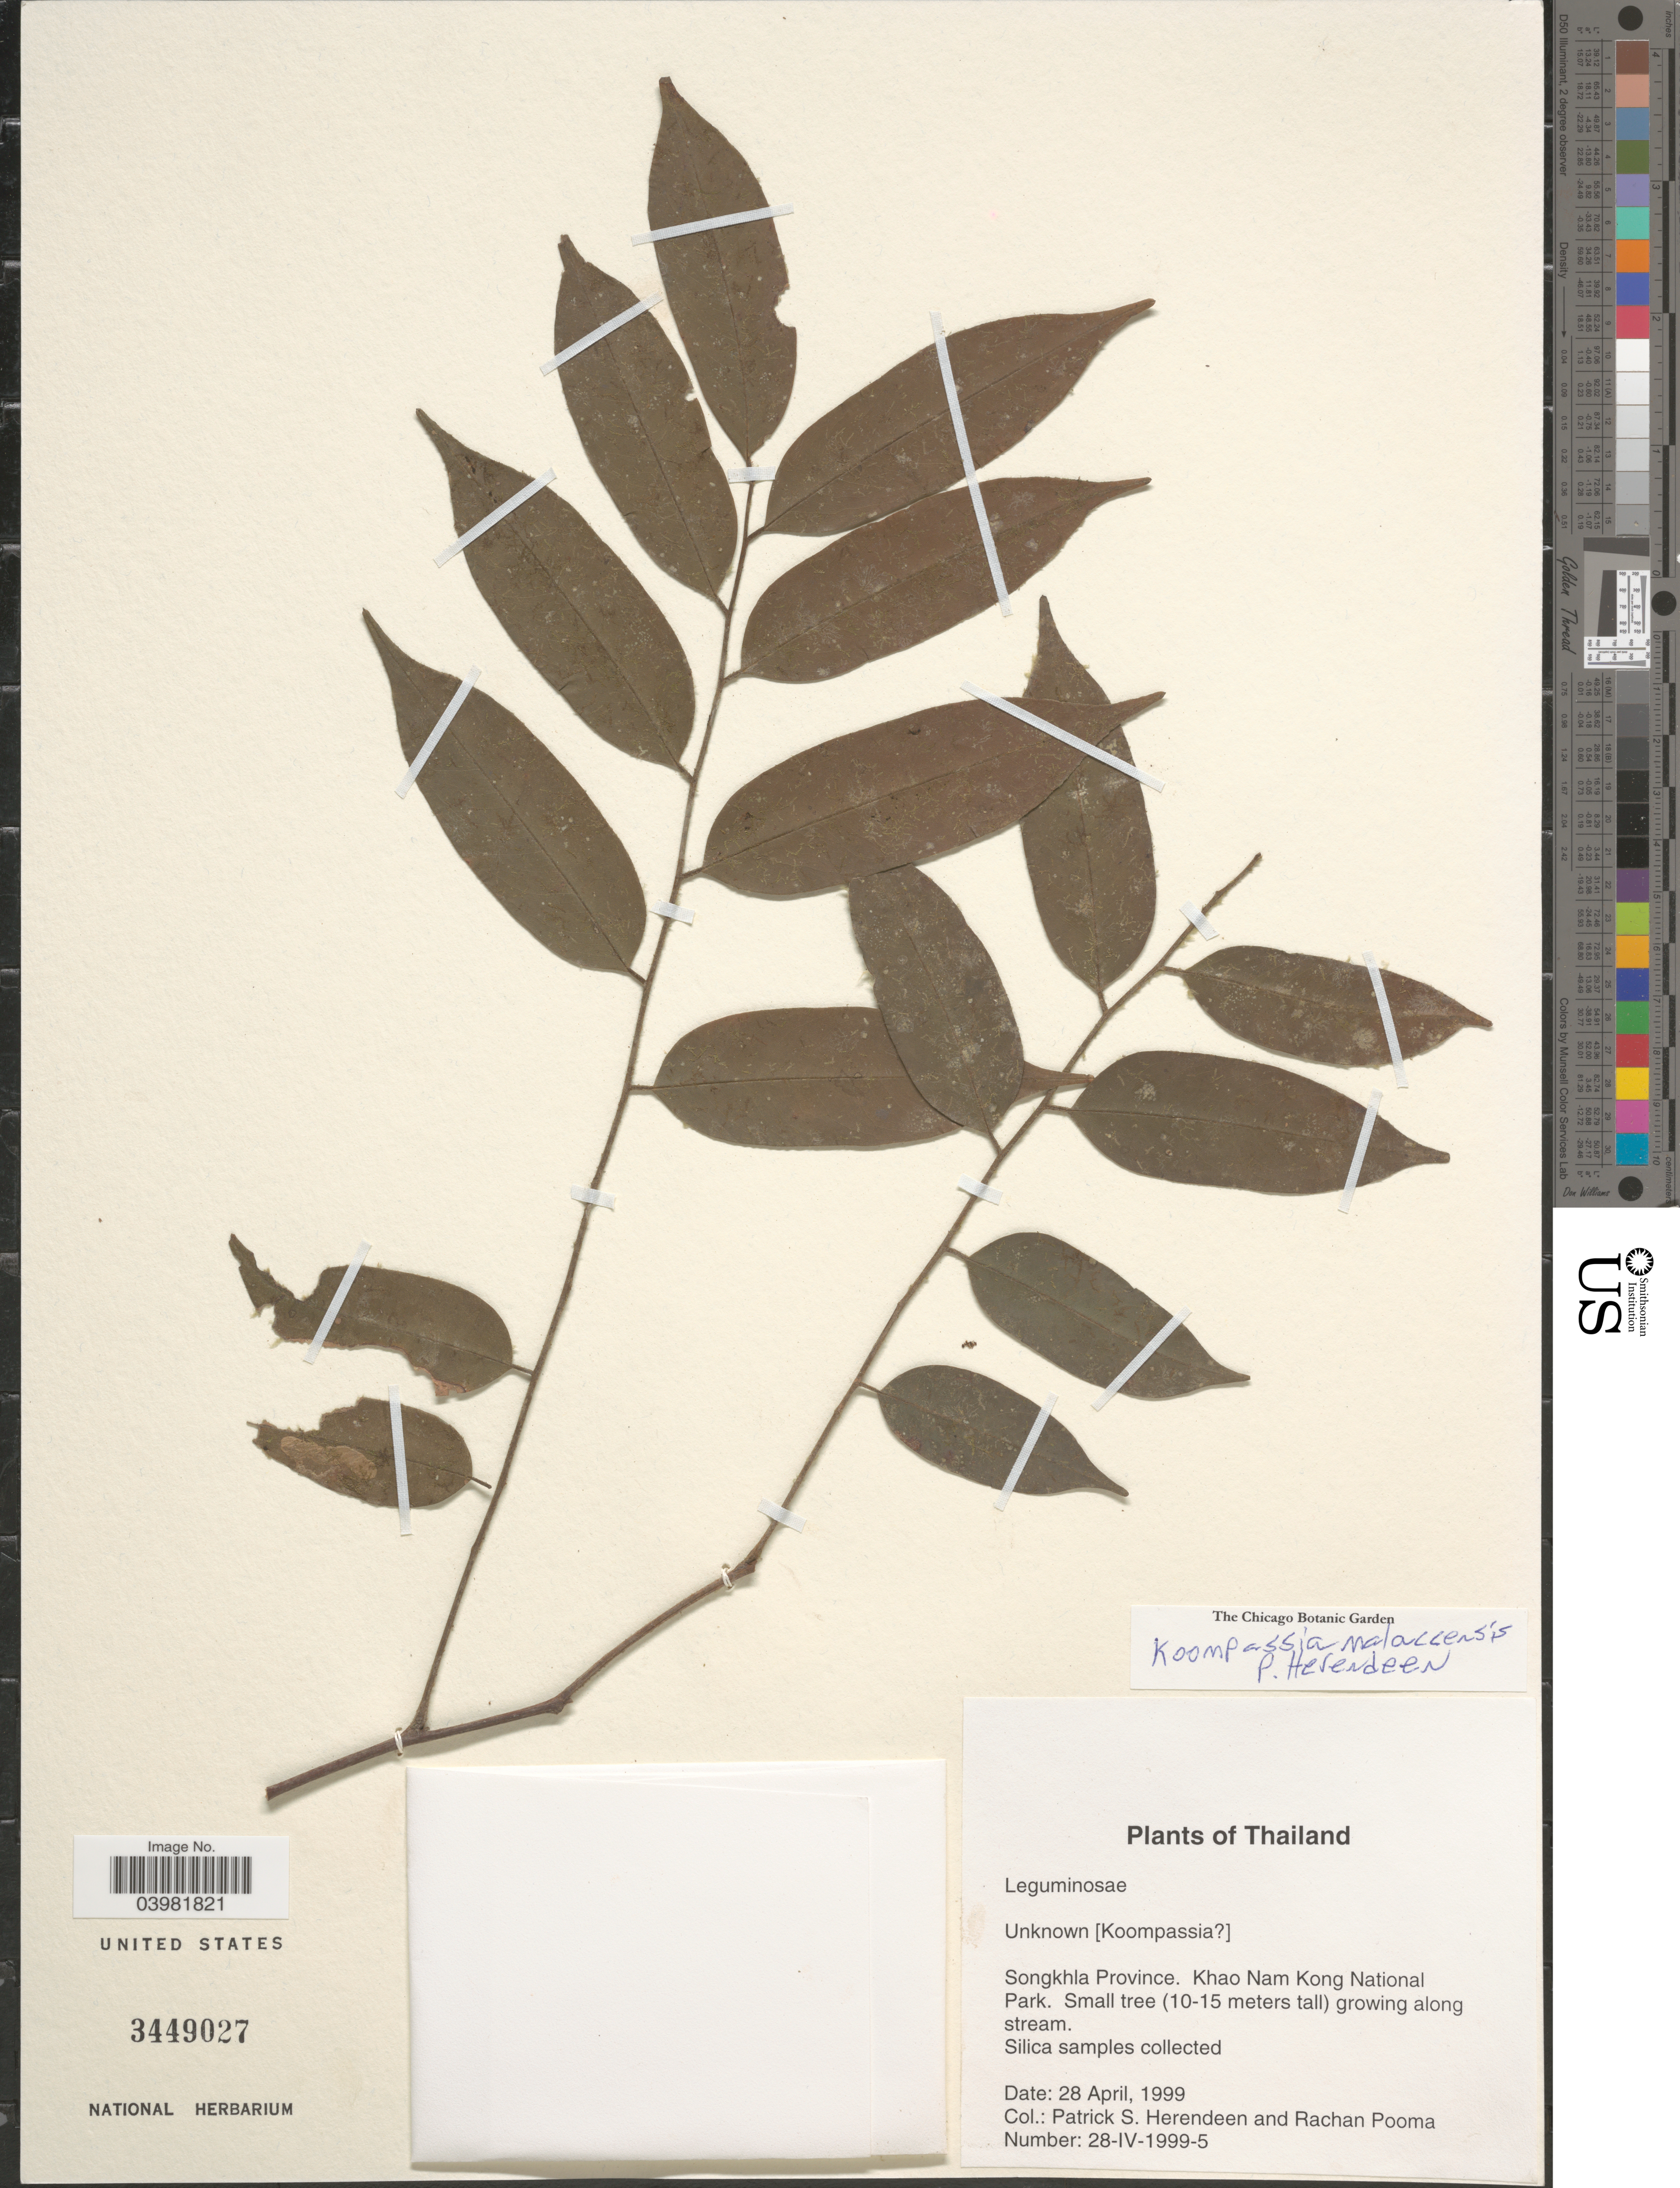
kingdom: Plantae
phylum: Tracheophyta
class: Magnoliopsida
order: Fabales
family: Fabaceae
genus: Koompassia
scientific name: Koompassia malaccensis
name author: Maingay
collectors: P. S. Herendeen & R. Pooma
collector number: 28-IV-1999-5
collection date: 1999-04-28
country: Thailand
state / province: Songkhla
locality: Khao Nam Kong National Park. Along stream.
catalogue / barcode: US 3449027